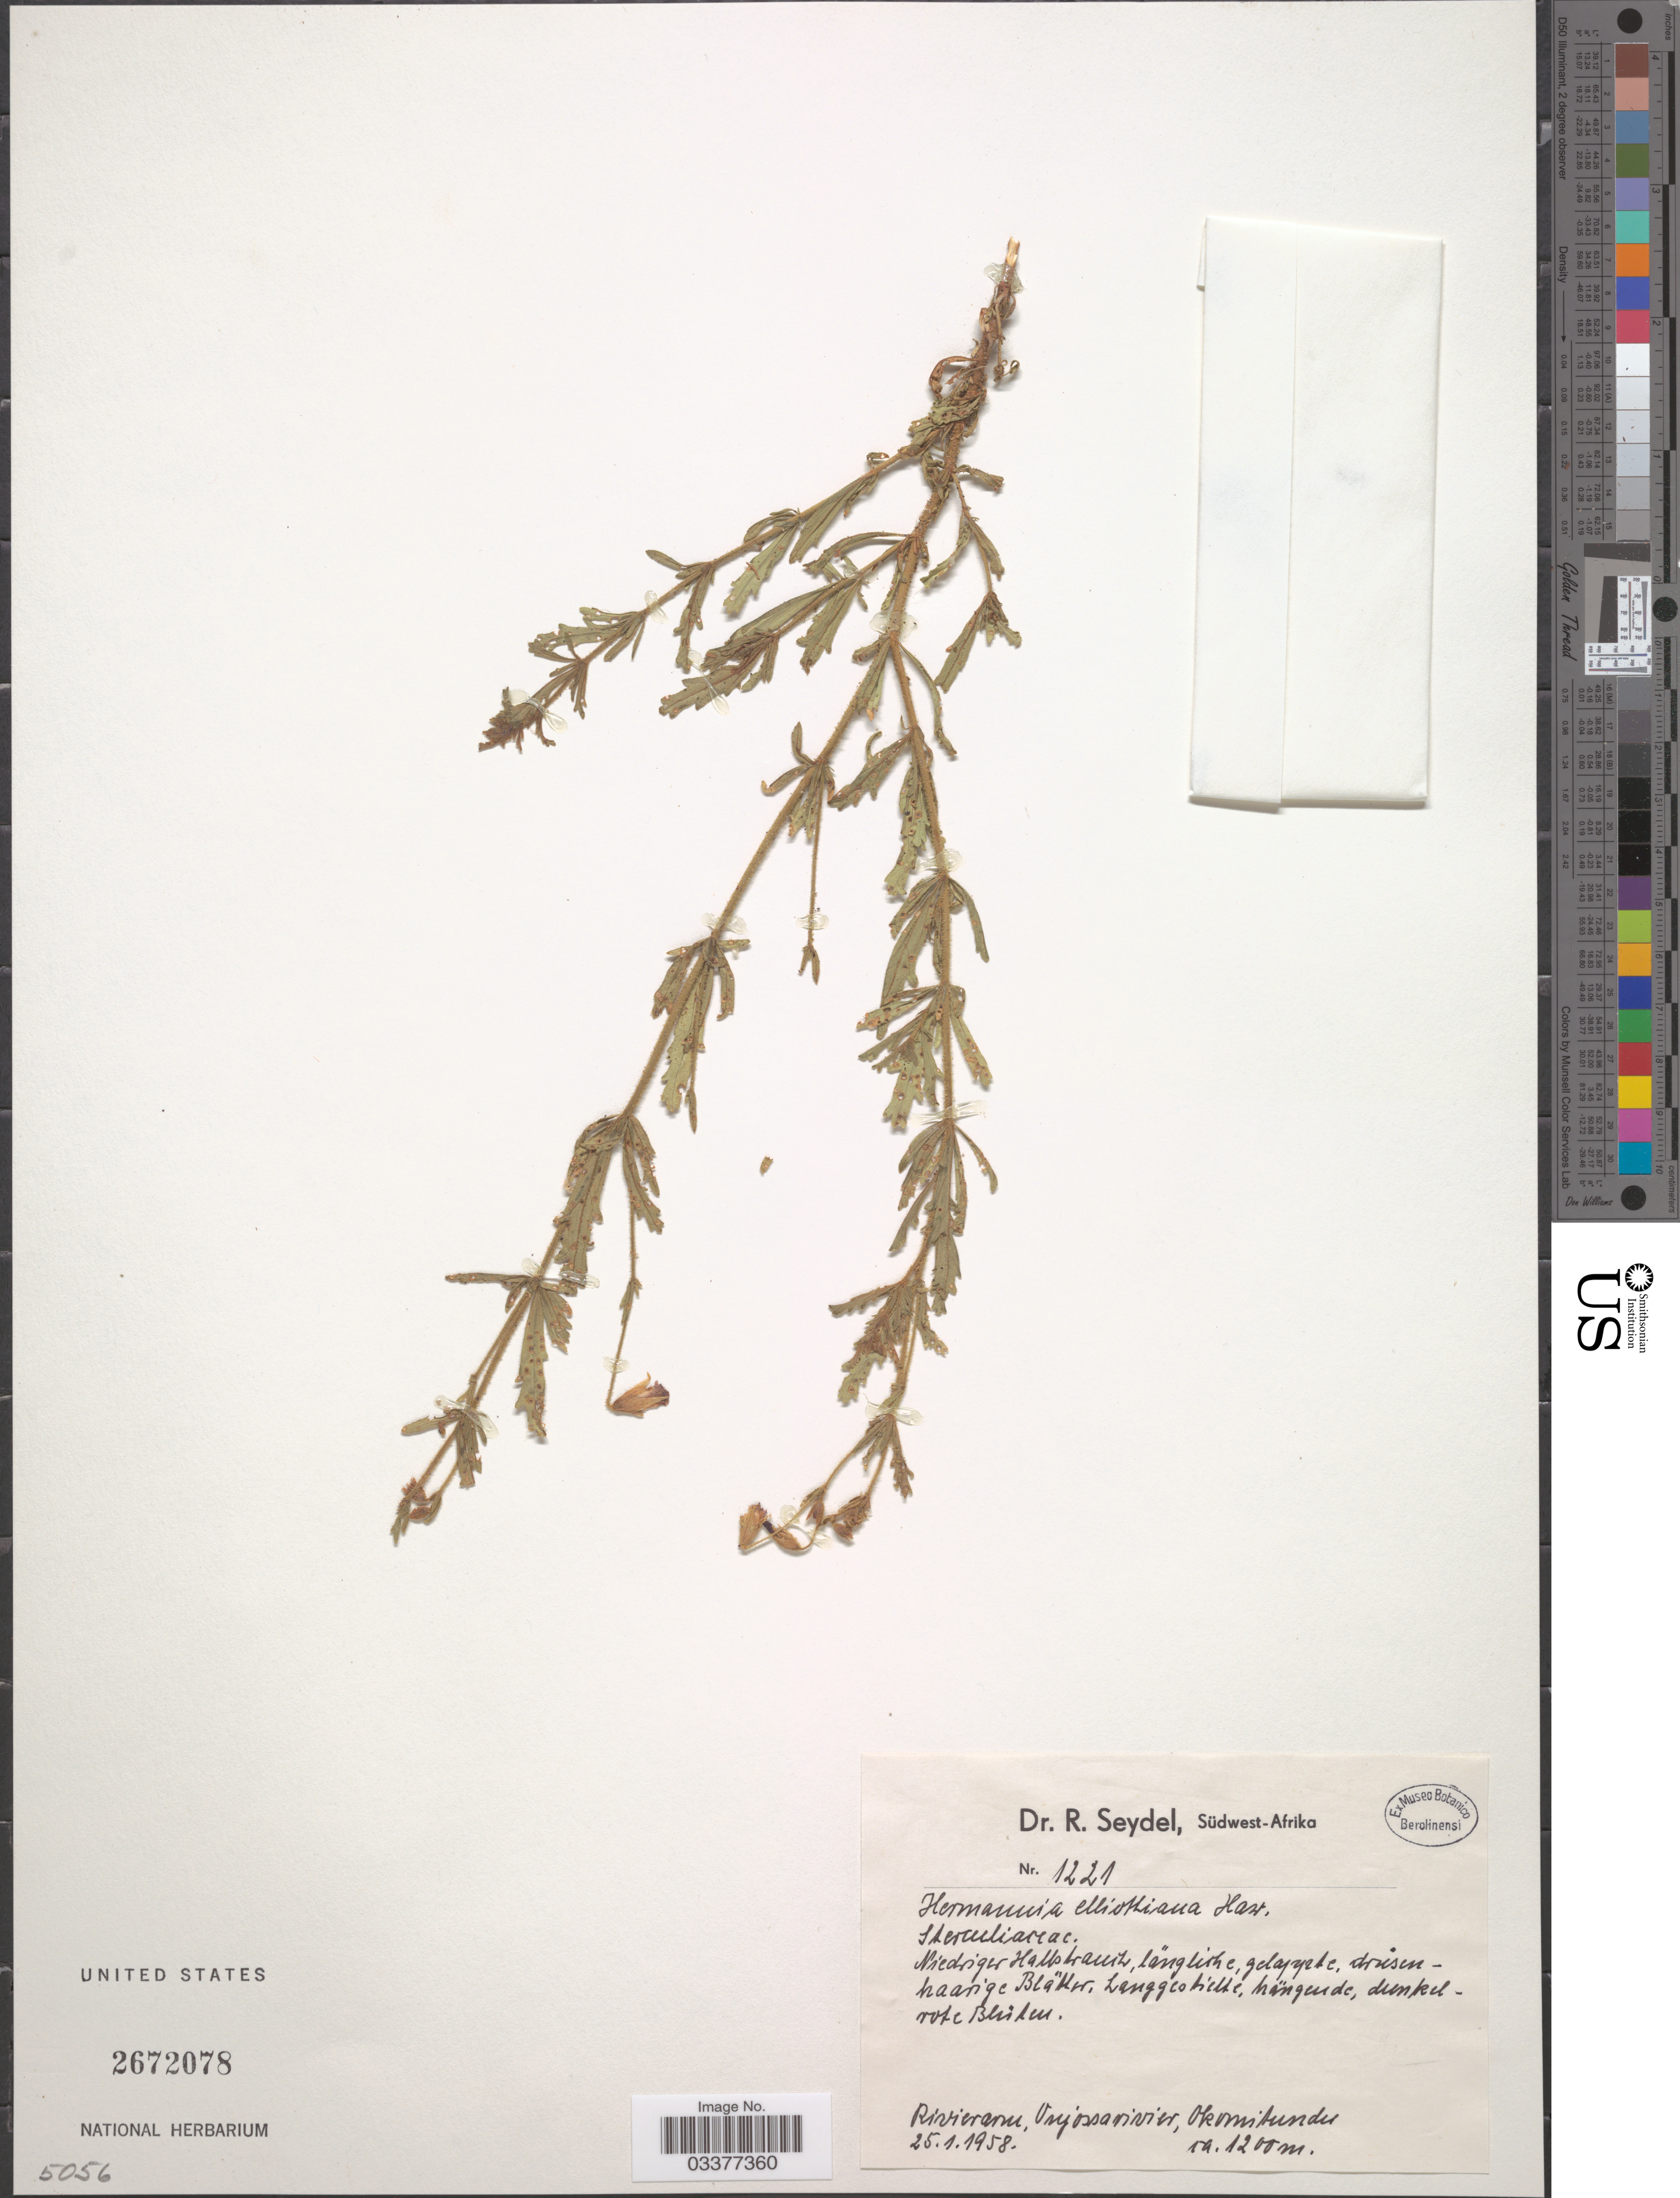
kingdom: Plantae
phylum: Tracheophyta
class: Magnoliopsida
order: Malvales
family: Malvaceae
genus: Hermannia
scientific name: Hermannia elliottiana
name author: K. Schum.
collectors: R. Seydel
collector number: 1221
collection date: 1958-01-25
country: Namibia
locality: Südwest-Afrika. Rivierarn, Onjossarivier, Okomitundu.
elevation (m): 1200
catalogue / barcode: US 2672078